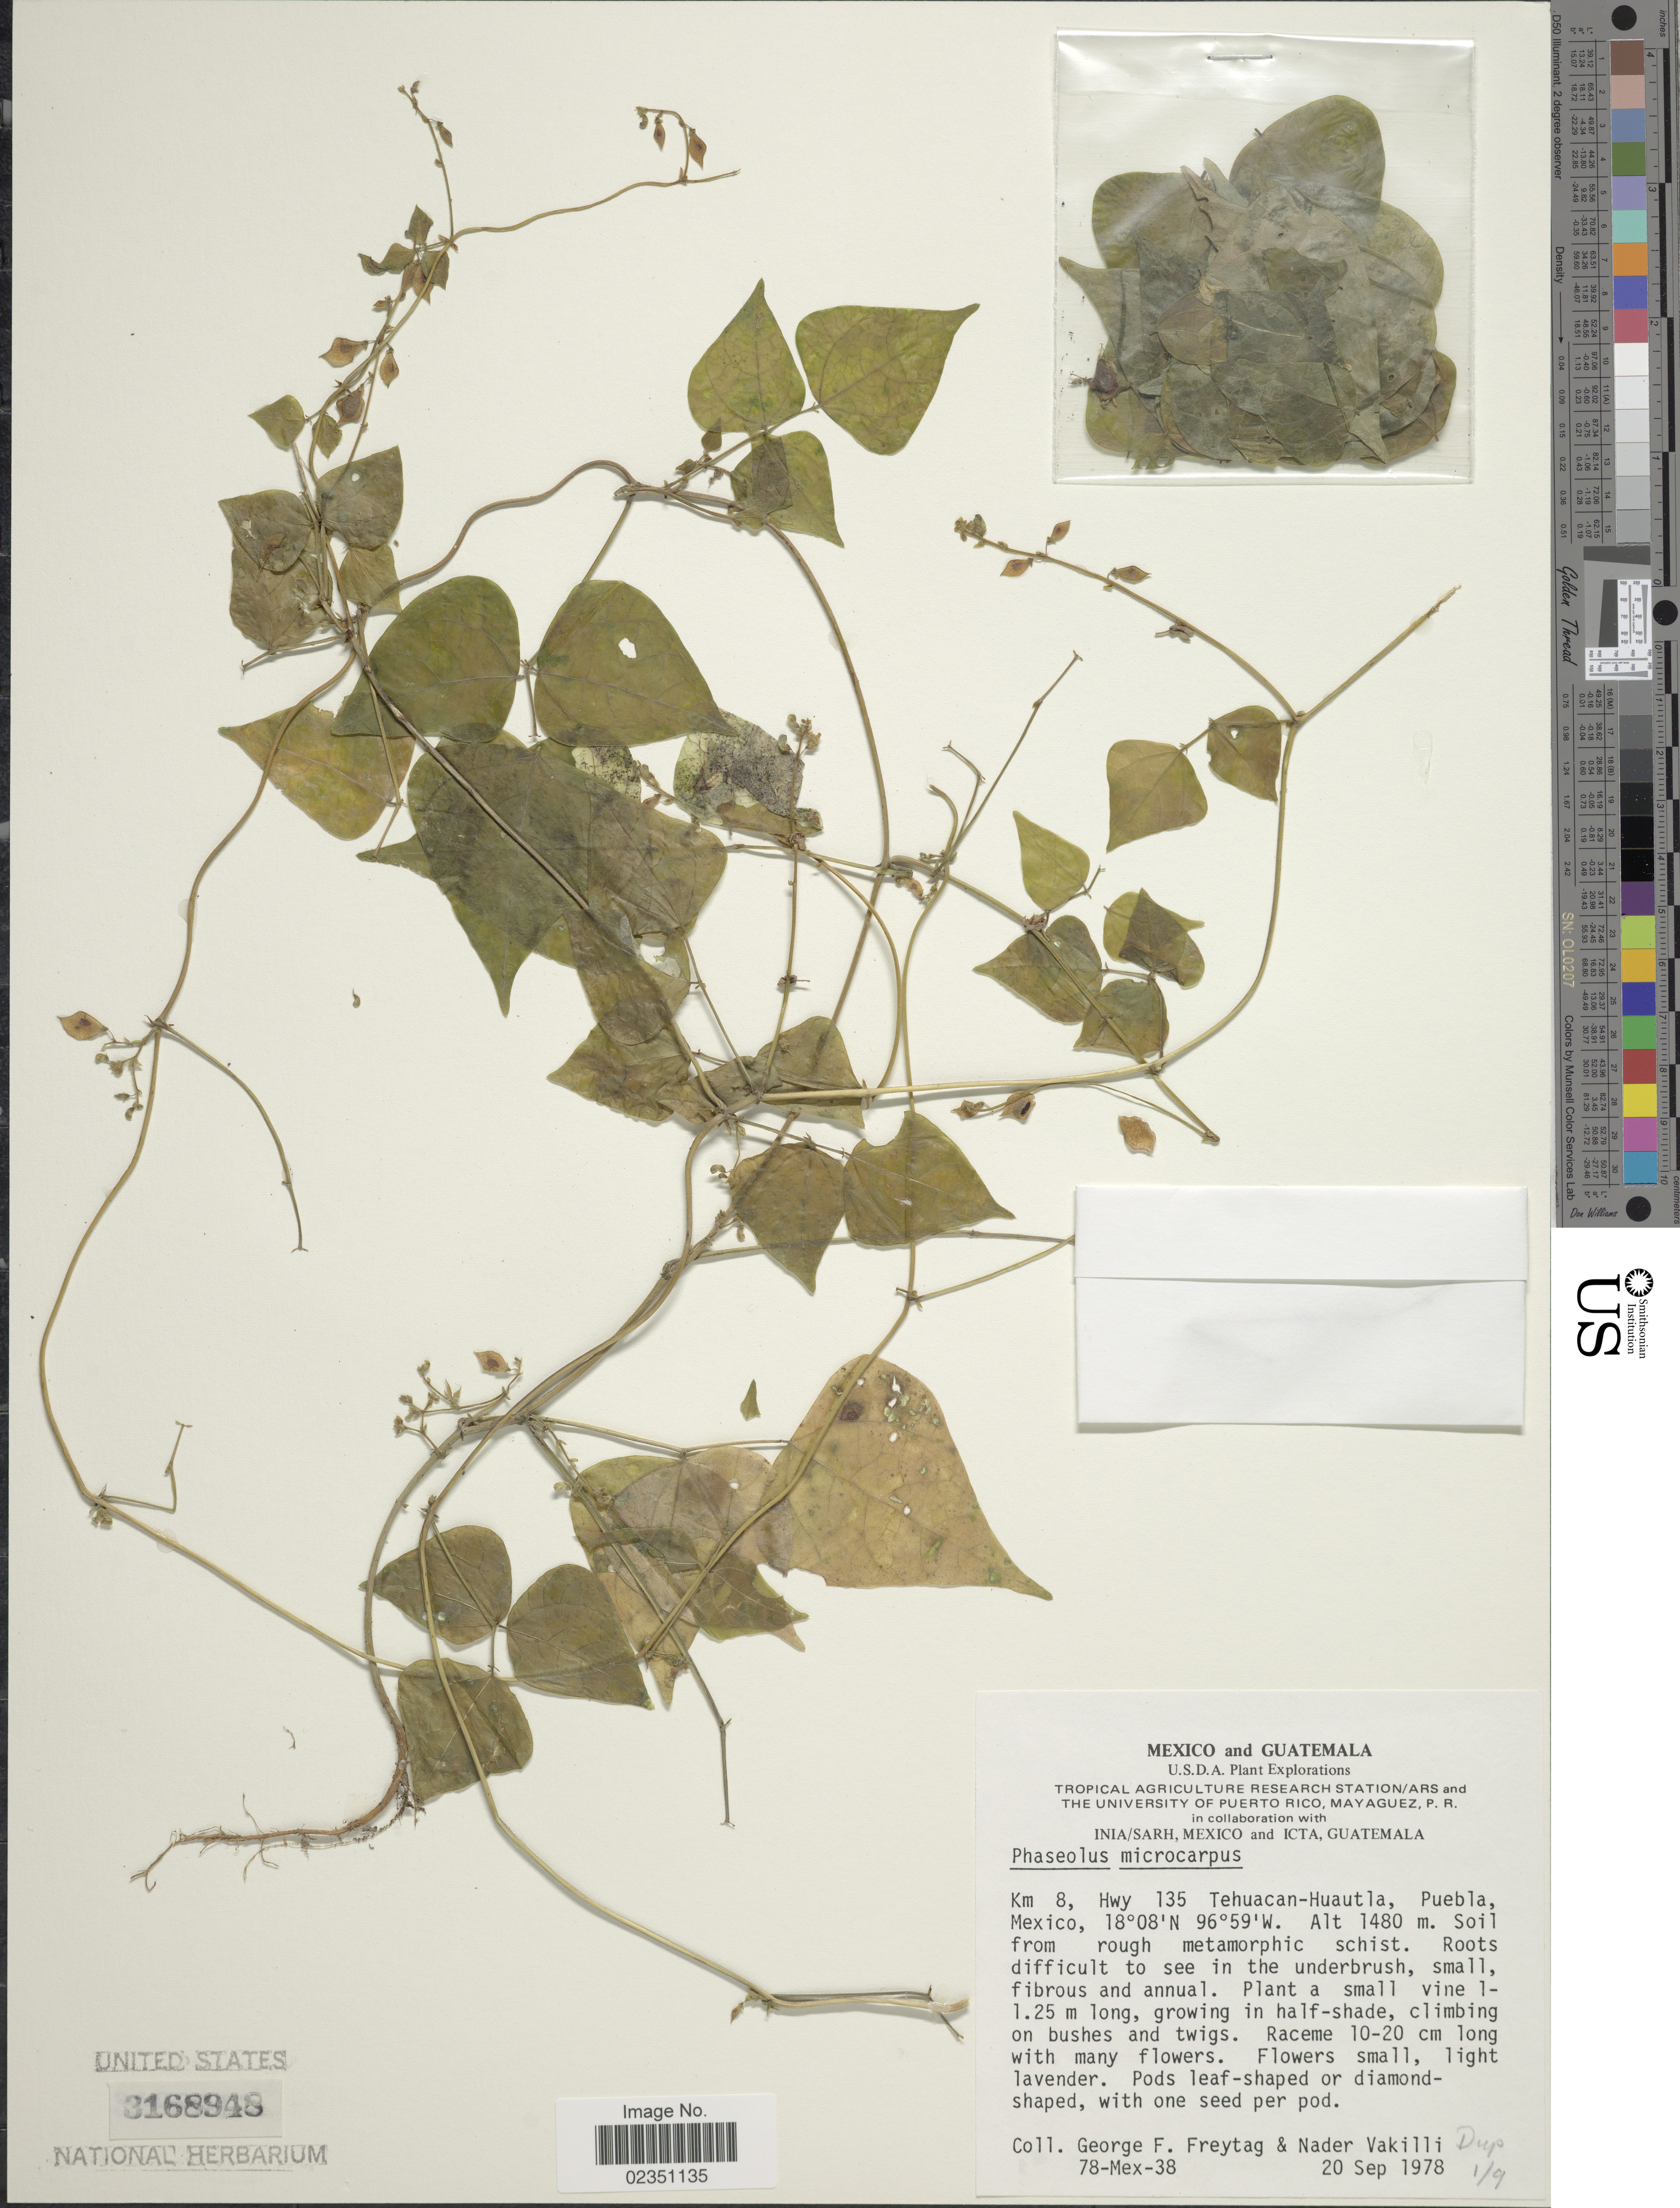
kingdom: Plantae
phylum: Tracheophyta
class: Magnoliopsida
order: Fabales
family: Fabaceae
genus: Phaseolus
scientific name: Phaseolus microcarpus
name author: Mart.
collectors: G. F. Freytag & N. Vakili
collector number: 78-Mex-38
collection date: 1978-09-20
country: Mexico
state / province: Puebla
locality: Km 8, Hwy 135 Tehuacan-Huautla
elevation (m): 1480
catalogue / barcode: US 3168948